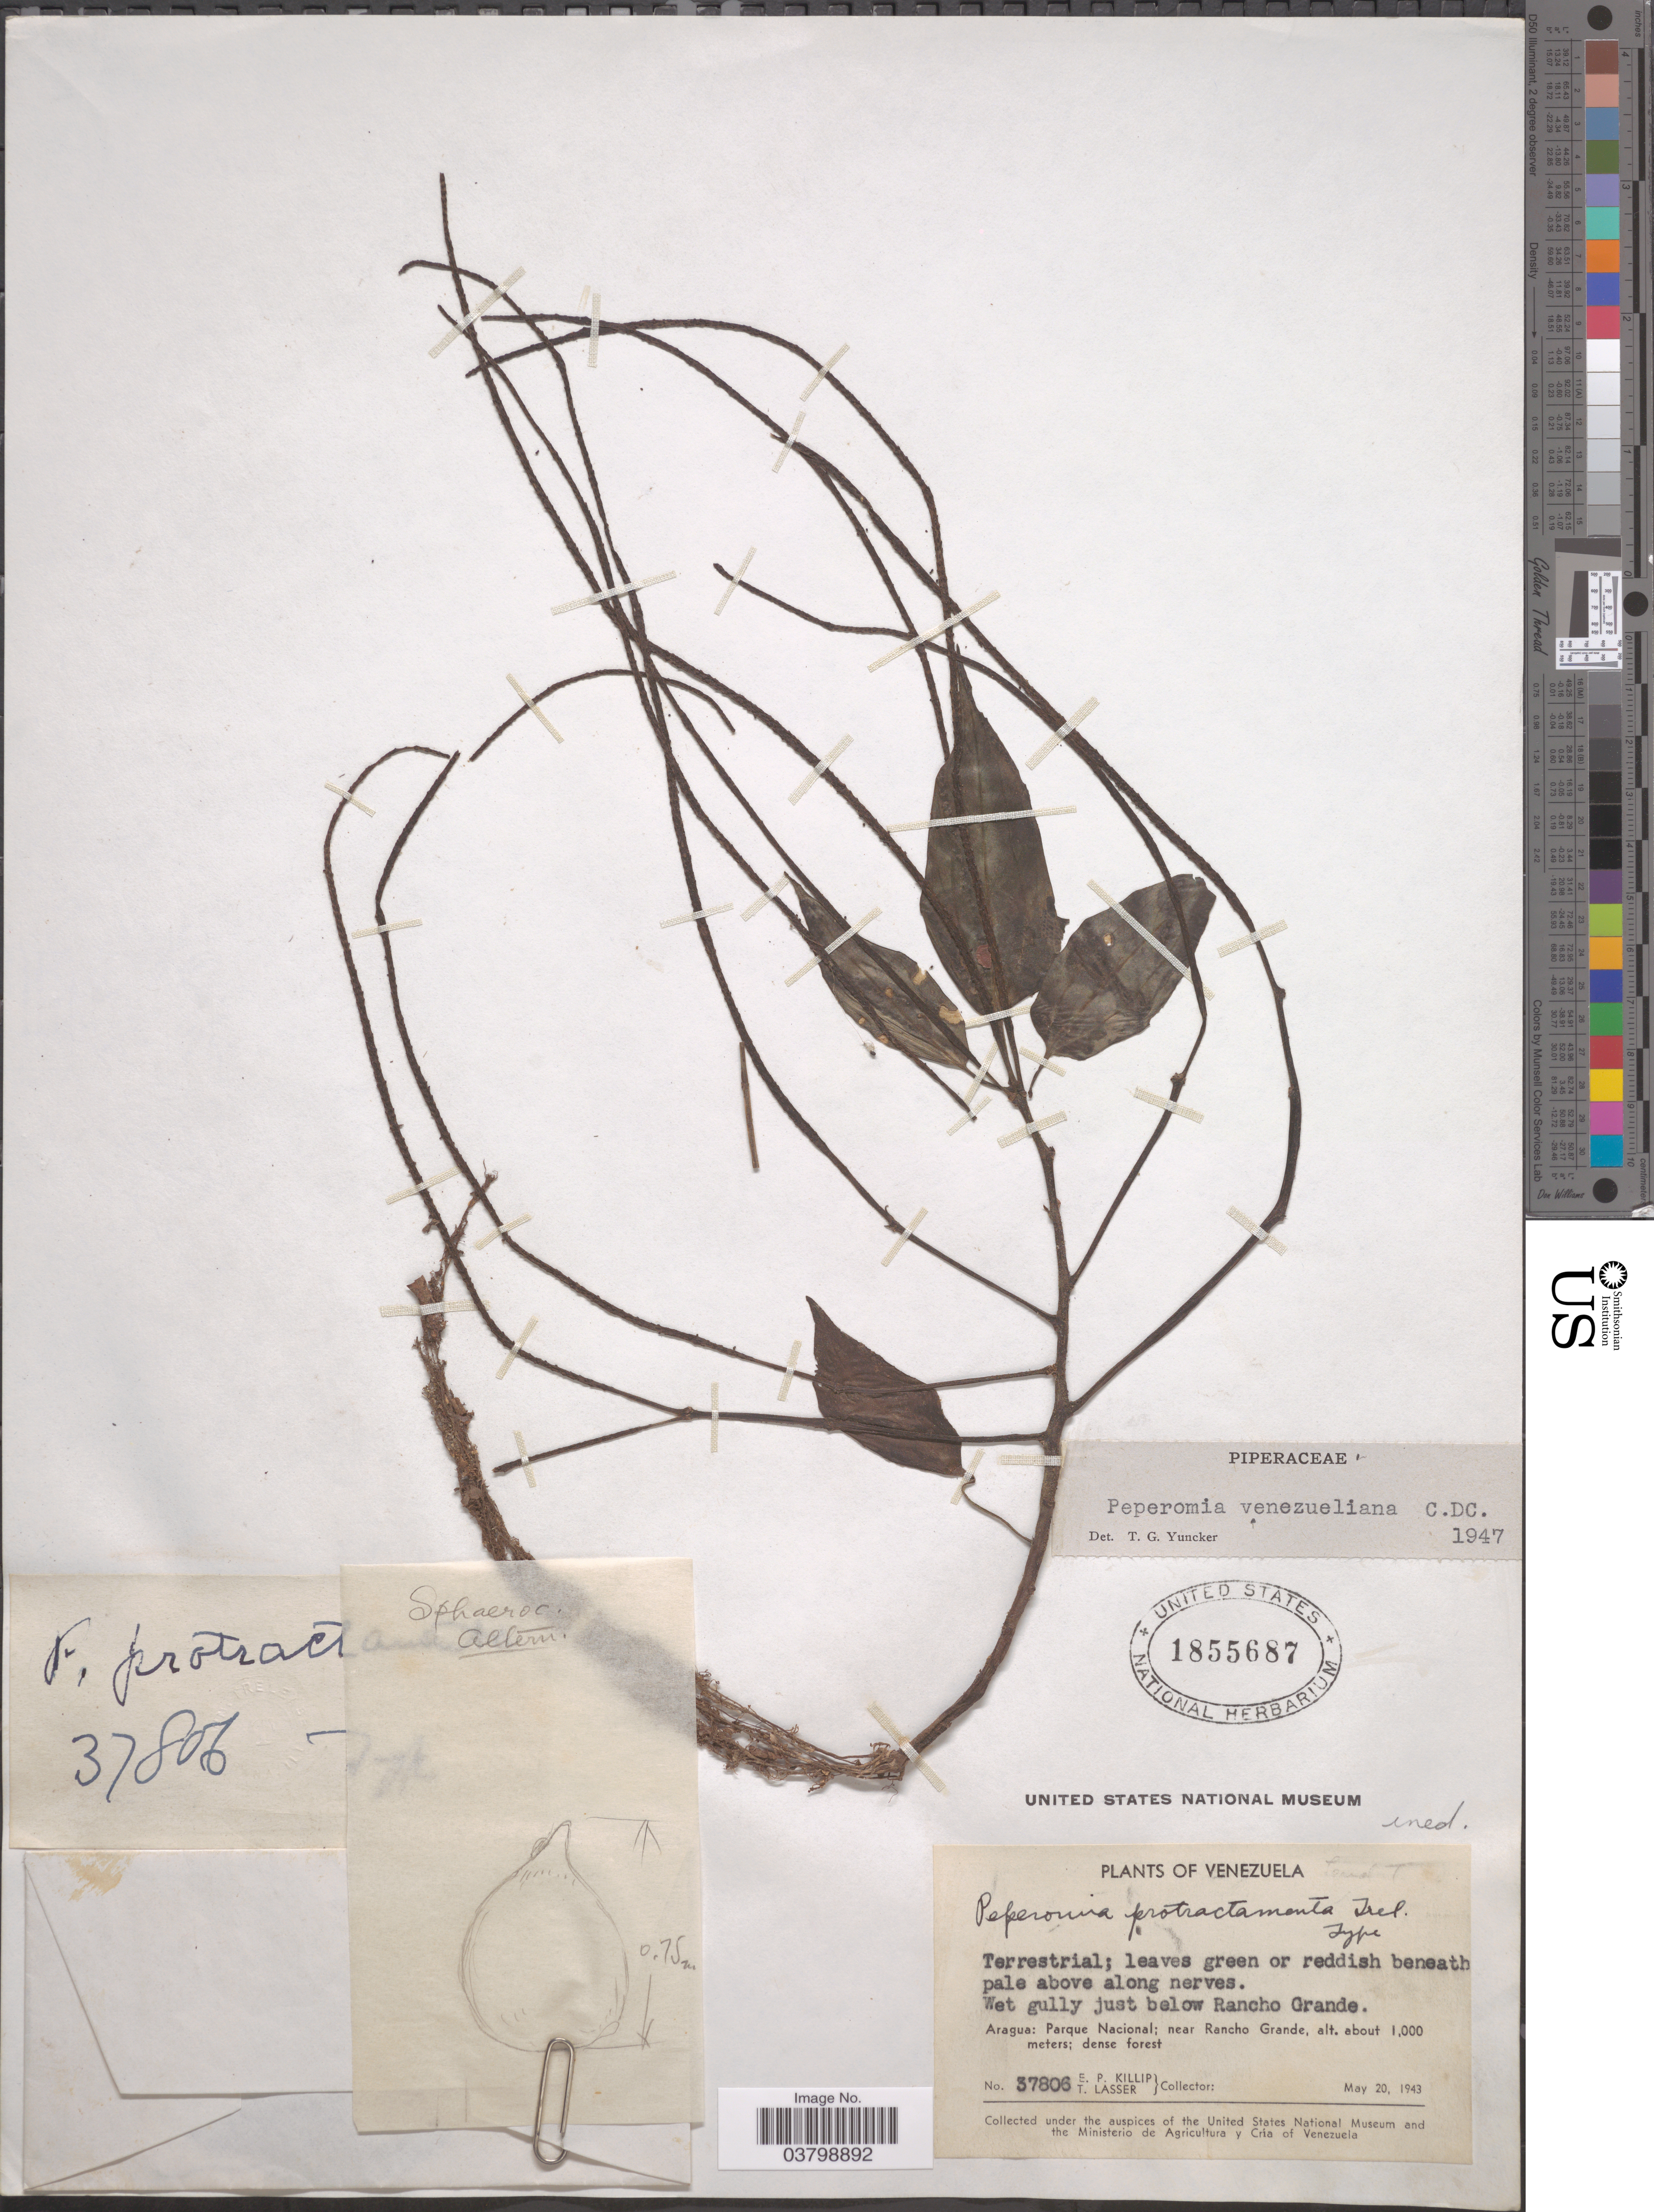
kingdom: Plantae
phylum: Tracheophyta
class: Magnoliopsida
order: Piperales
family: Piperaceae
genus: Peperomia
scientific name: Peperomia trinervis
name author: Ruiz & Pav.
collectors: E. P. Killip & T. Lasser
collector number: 37806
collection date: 1943-05-20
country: Venezuela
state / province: Aragua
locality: Wet gully just below Rancho Grande. Parque Nacional; near Rancho Grande.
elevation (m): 1000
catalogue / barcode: US 1855687